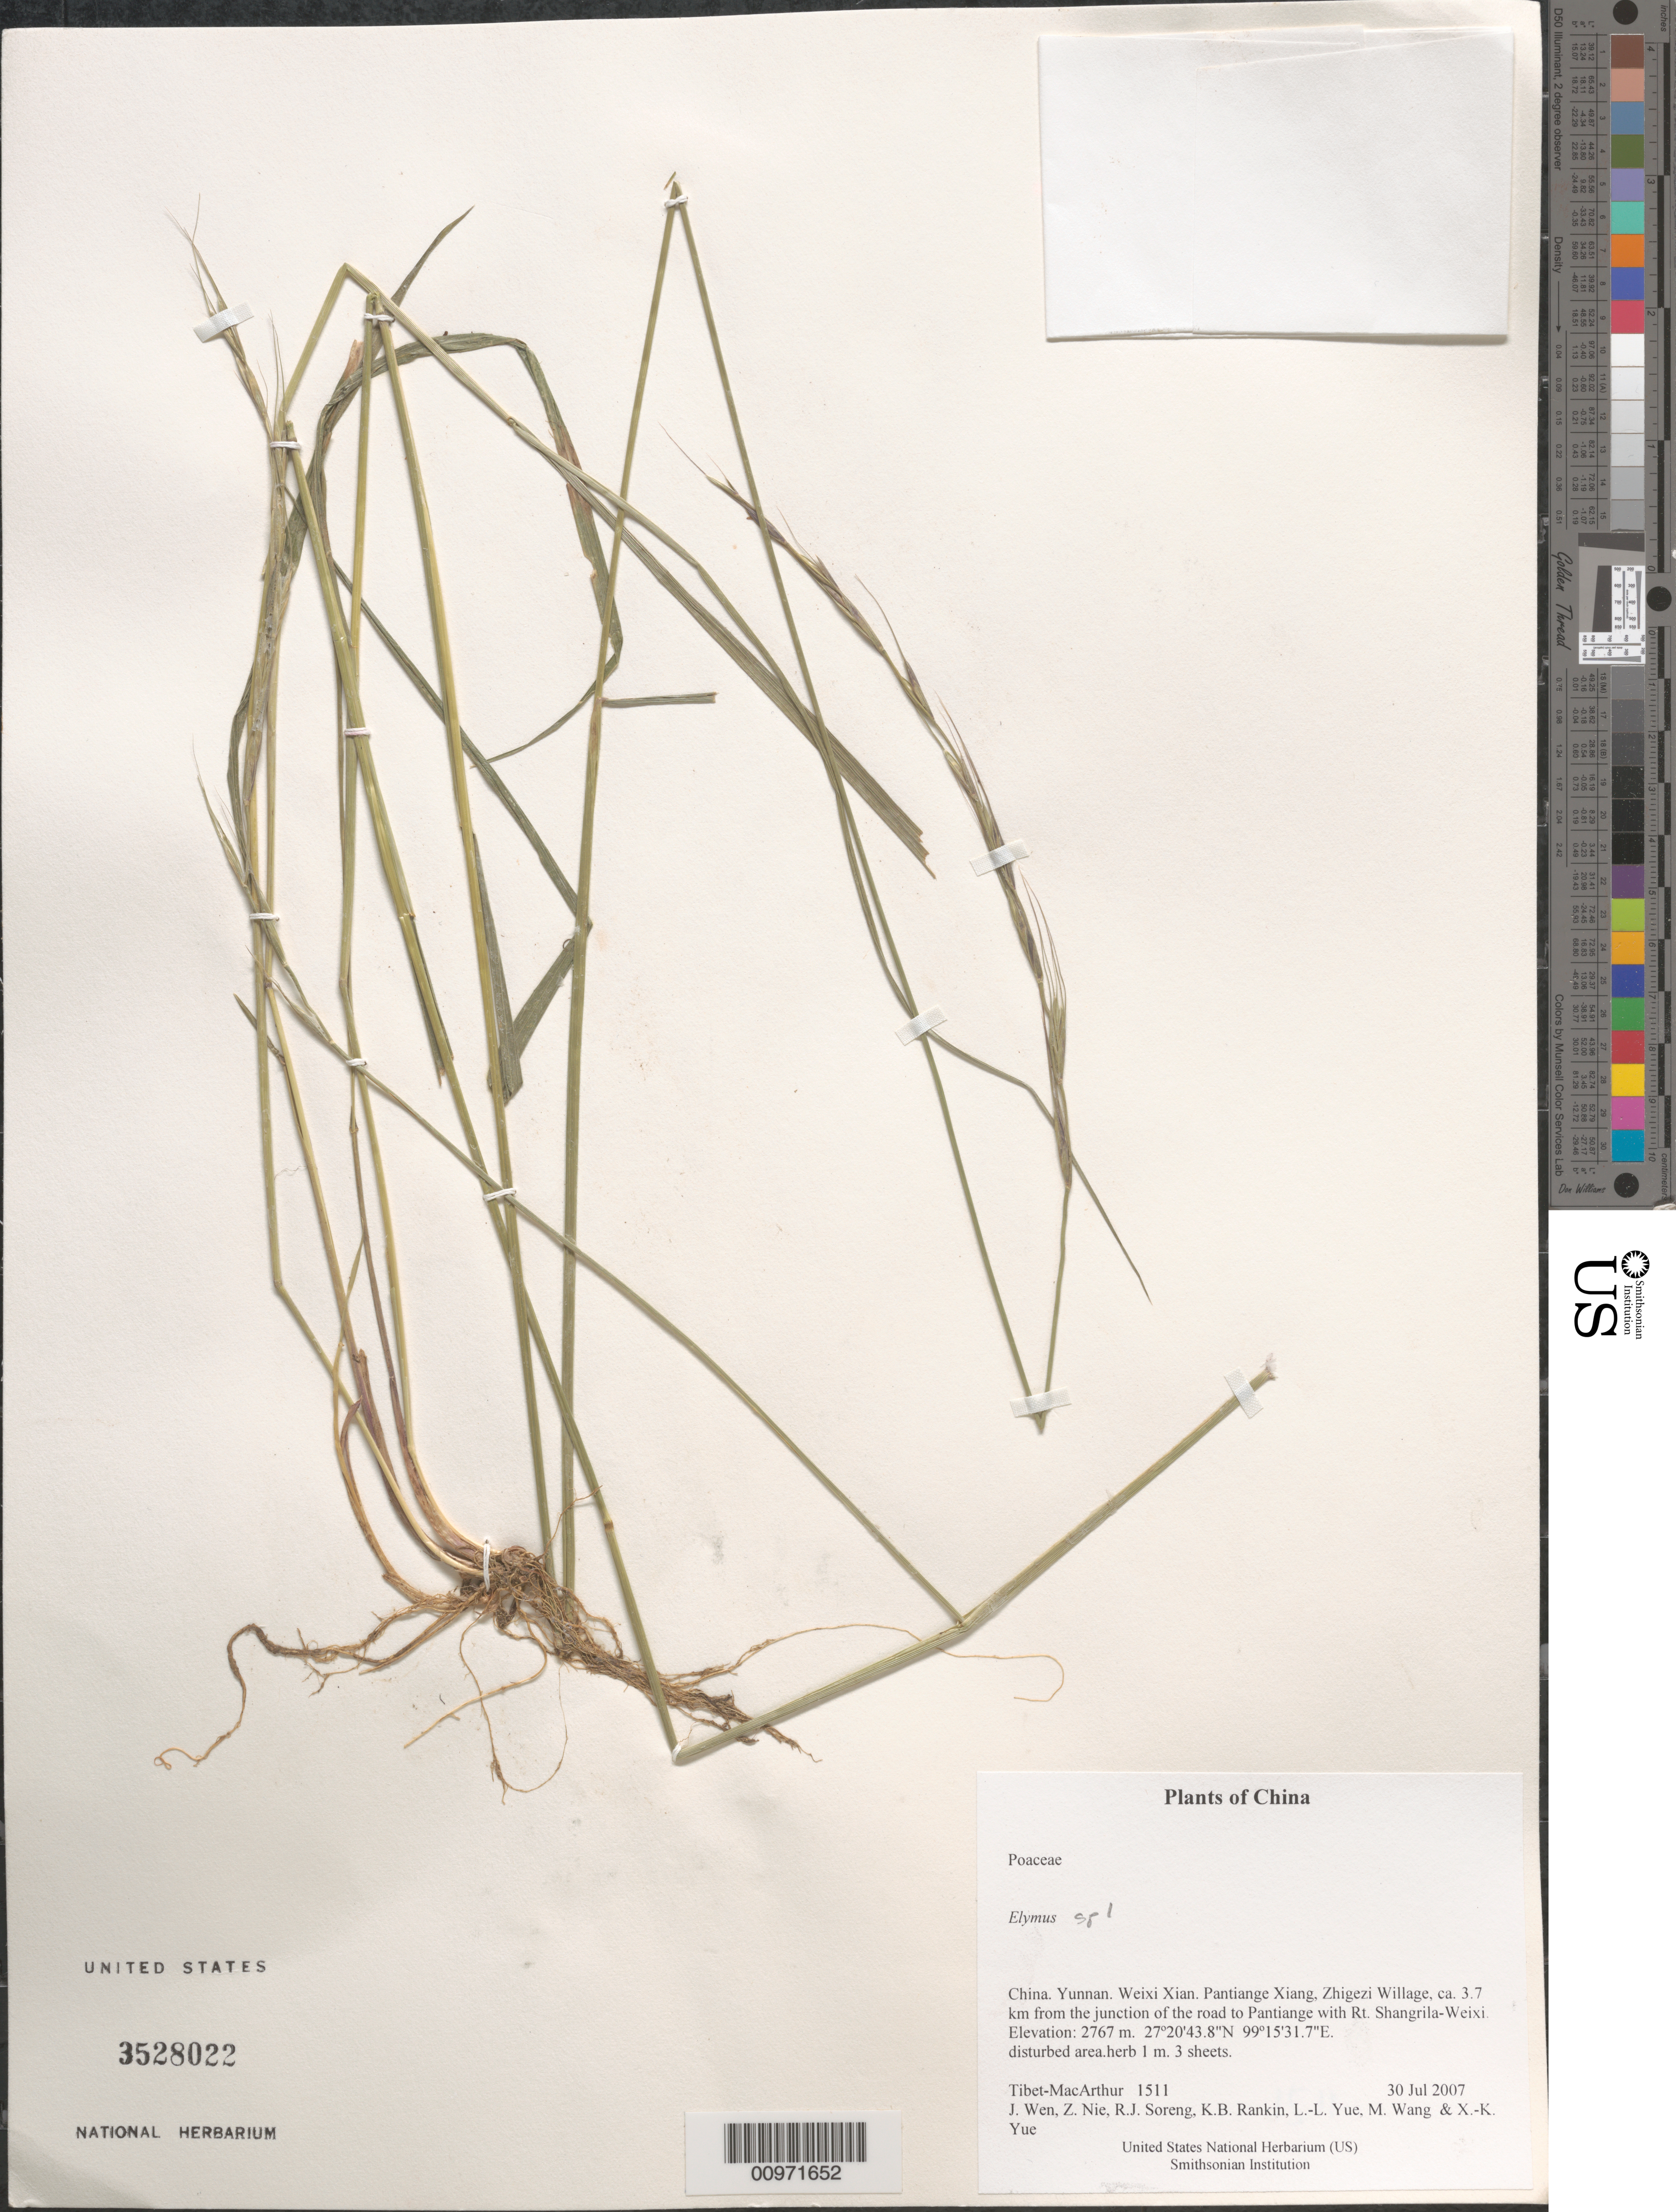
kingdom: Plantae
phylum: Tracheophyta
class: Liliopsida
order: Poales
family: Poaceae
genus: Elymus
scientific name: Elymus sp. 1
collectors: Tibet-MacArthur, J. Wen, Z. Nie, R. J. Soreng, K. Rankin, L. Yue, M. Wang & X. Yue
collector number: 1511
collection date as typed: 30 Jul 2007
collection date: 2007-07-30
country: China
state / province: Yunnan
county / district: Weixi Xian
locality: Pantiange Xiang, Zhigezi Willage, ca. 3.7 km from the junction of the road to Pantiange with Rt. Shangrila-Weixi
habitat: disturbed area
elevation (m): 2767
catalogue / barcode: US 3528022